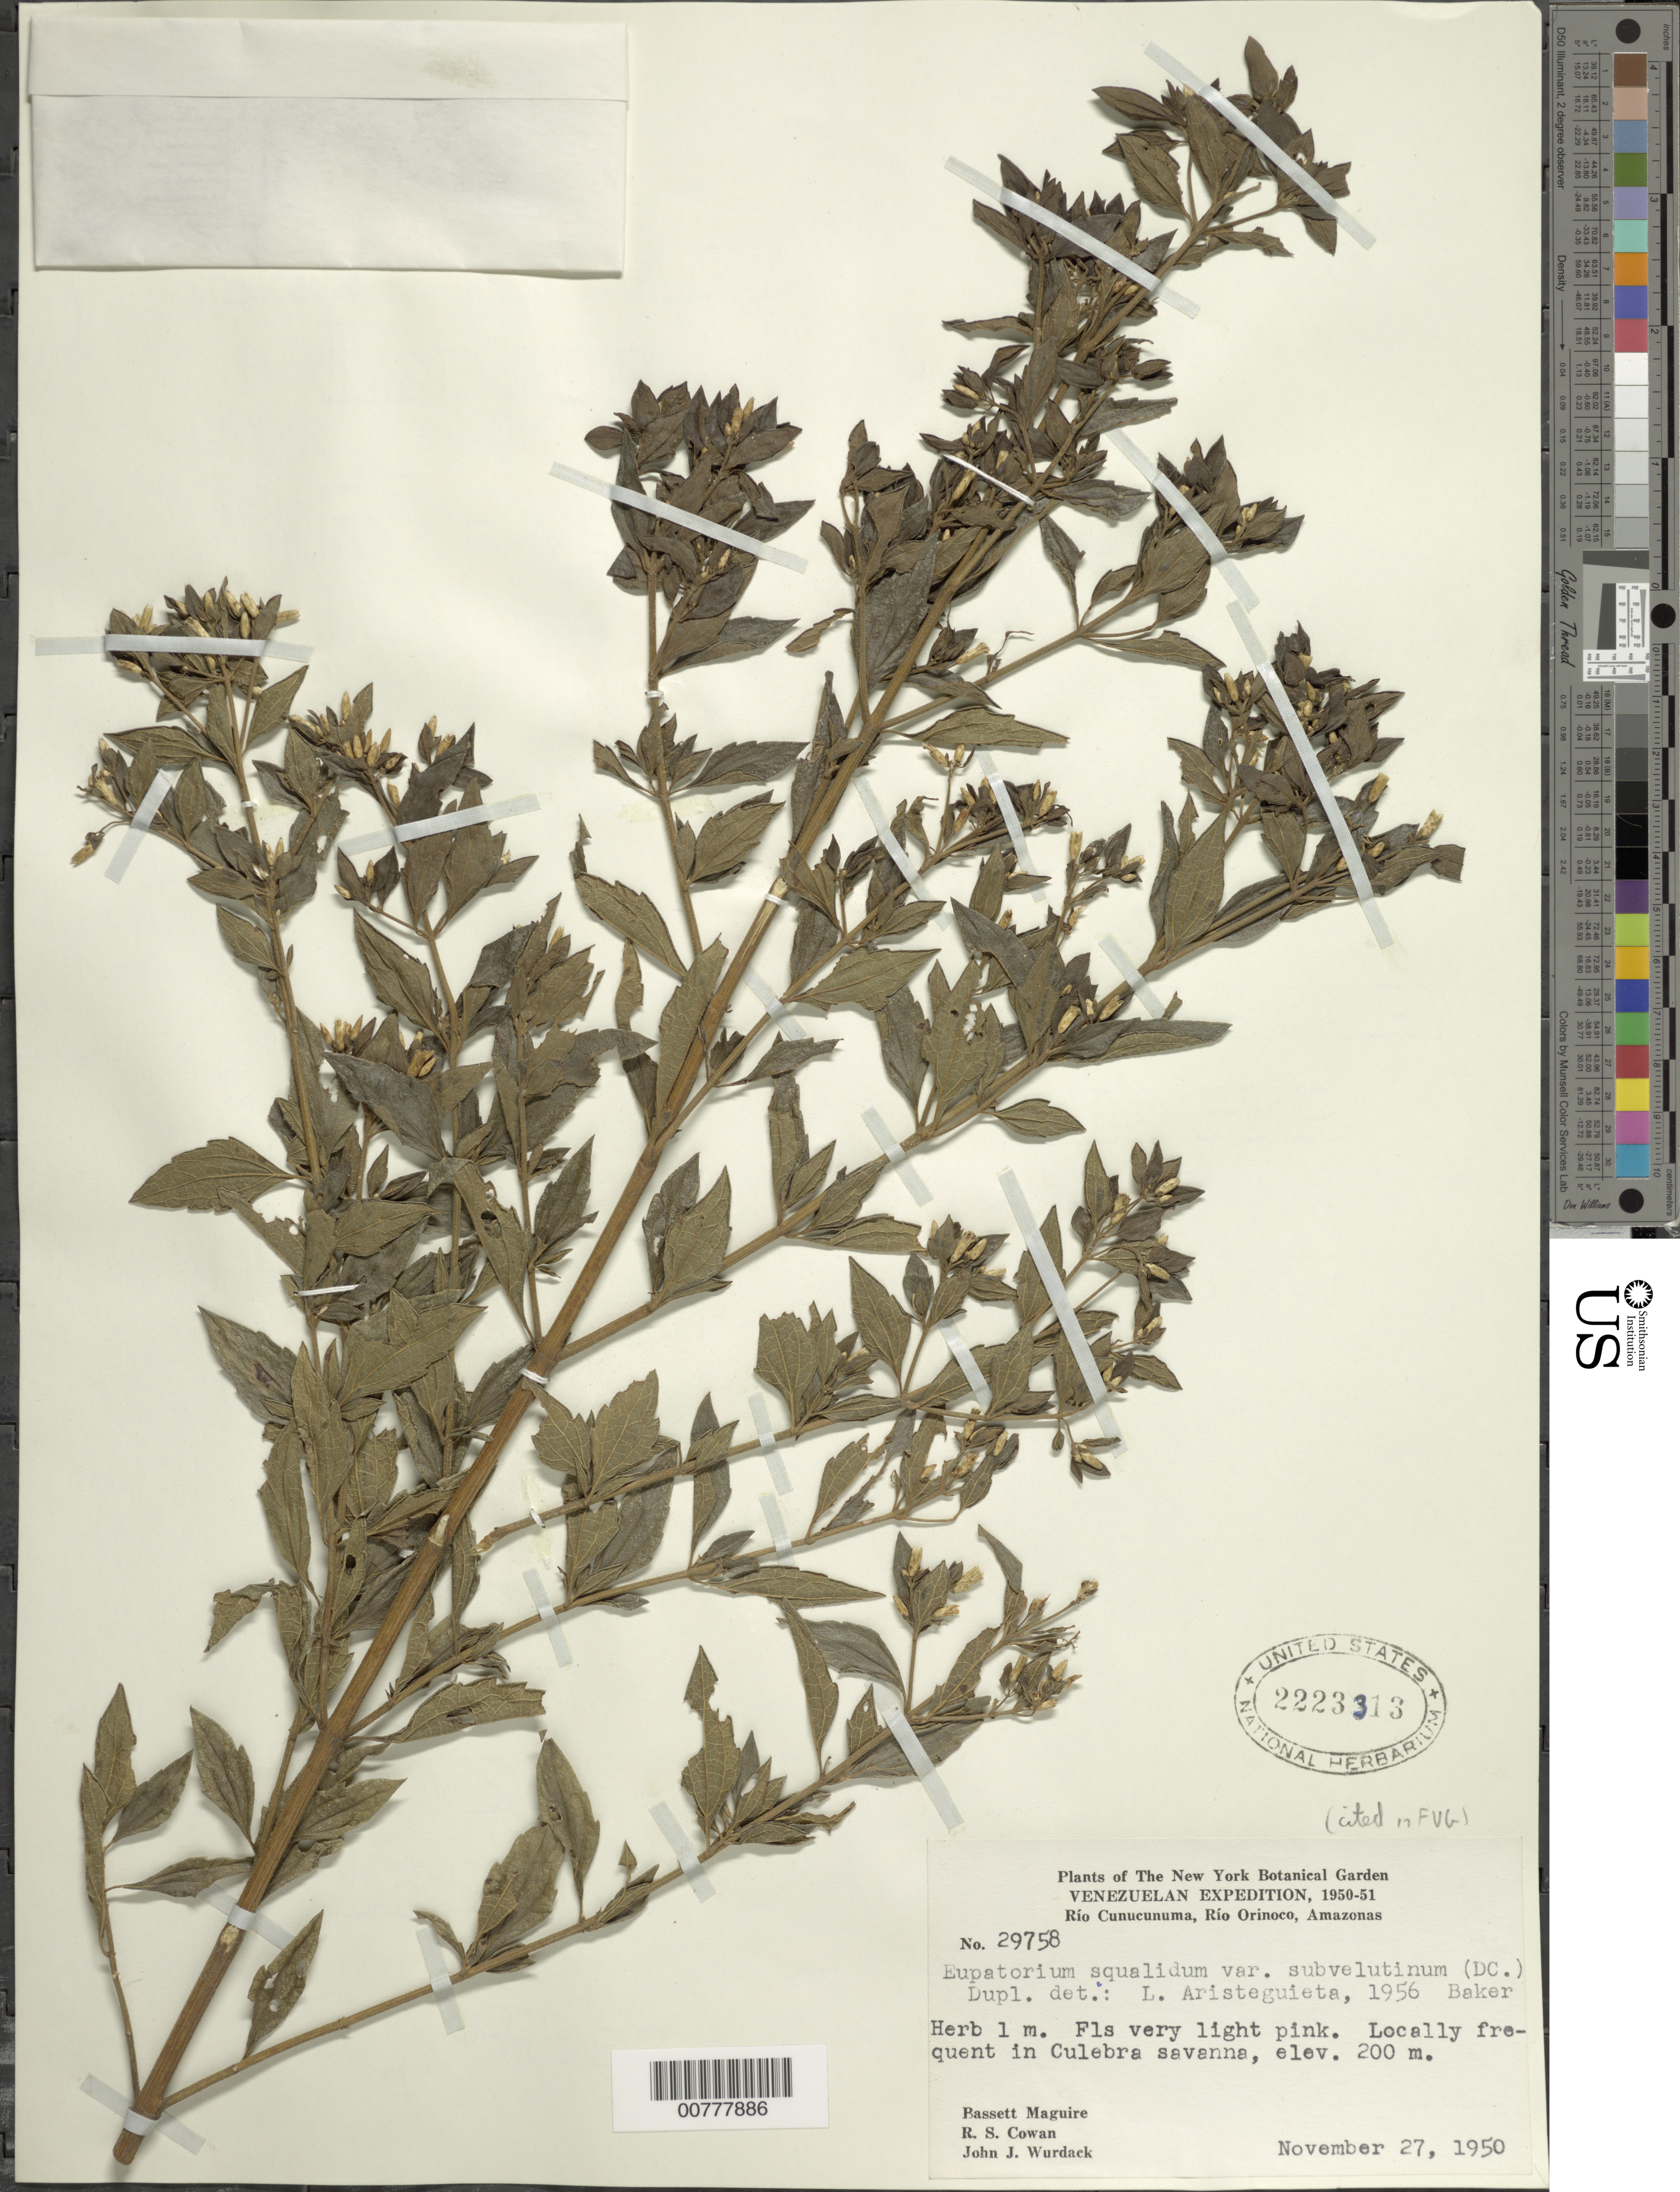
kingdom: Plantae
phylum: Tracheophyta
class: Magnoliopsida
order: Asterales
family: Asteraceae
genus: Chromolaena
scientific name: Chromolaena squalida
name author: (DC.) R.M. King & H. Rob.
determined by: Aristeguieta, L.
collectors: B. Maguire, R. S. Cowan & J. J. Wurdack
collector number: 29758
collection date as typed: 27-Nov-50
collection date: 1950-11-27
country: Venezuela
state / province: Amazonas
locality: Cerro Huachamacari, Río Cunucunuma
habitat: Culebra Savanna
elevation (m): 200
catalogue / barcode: US 2223313